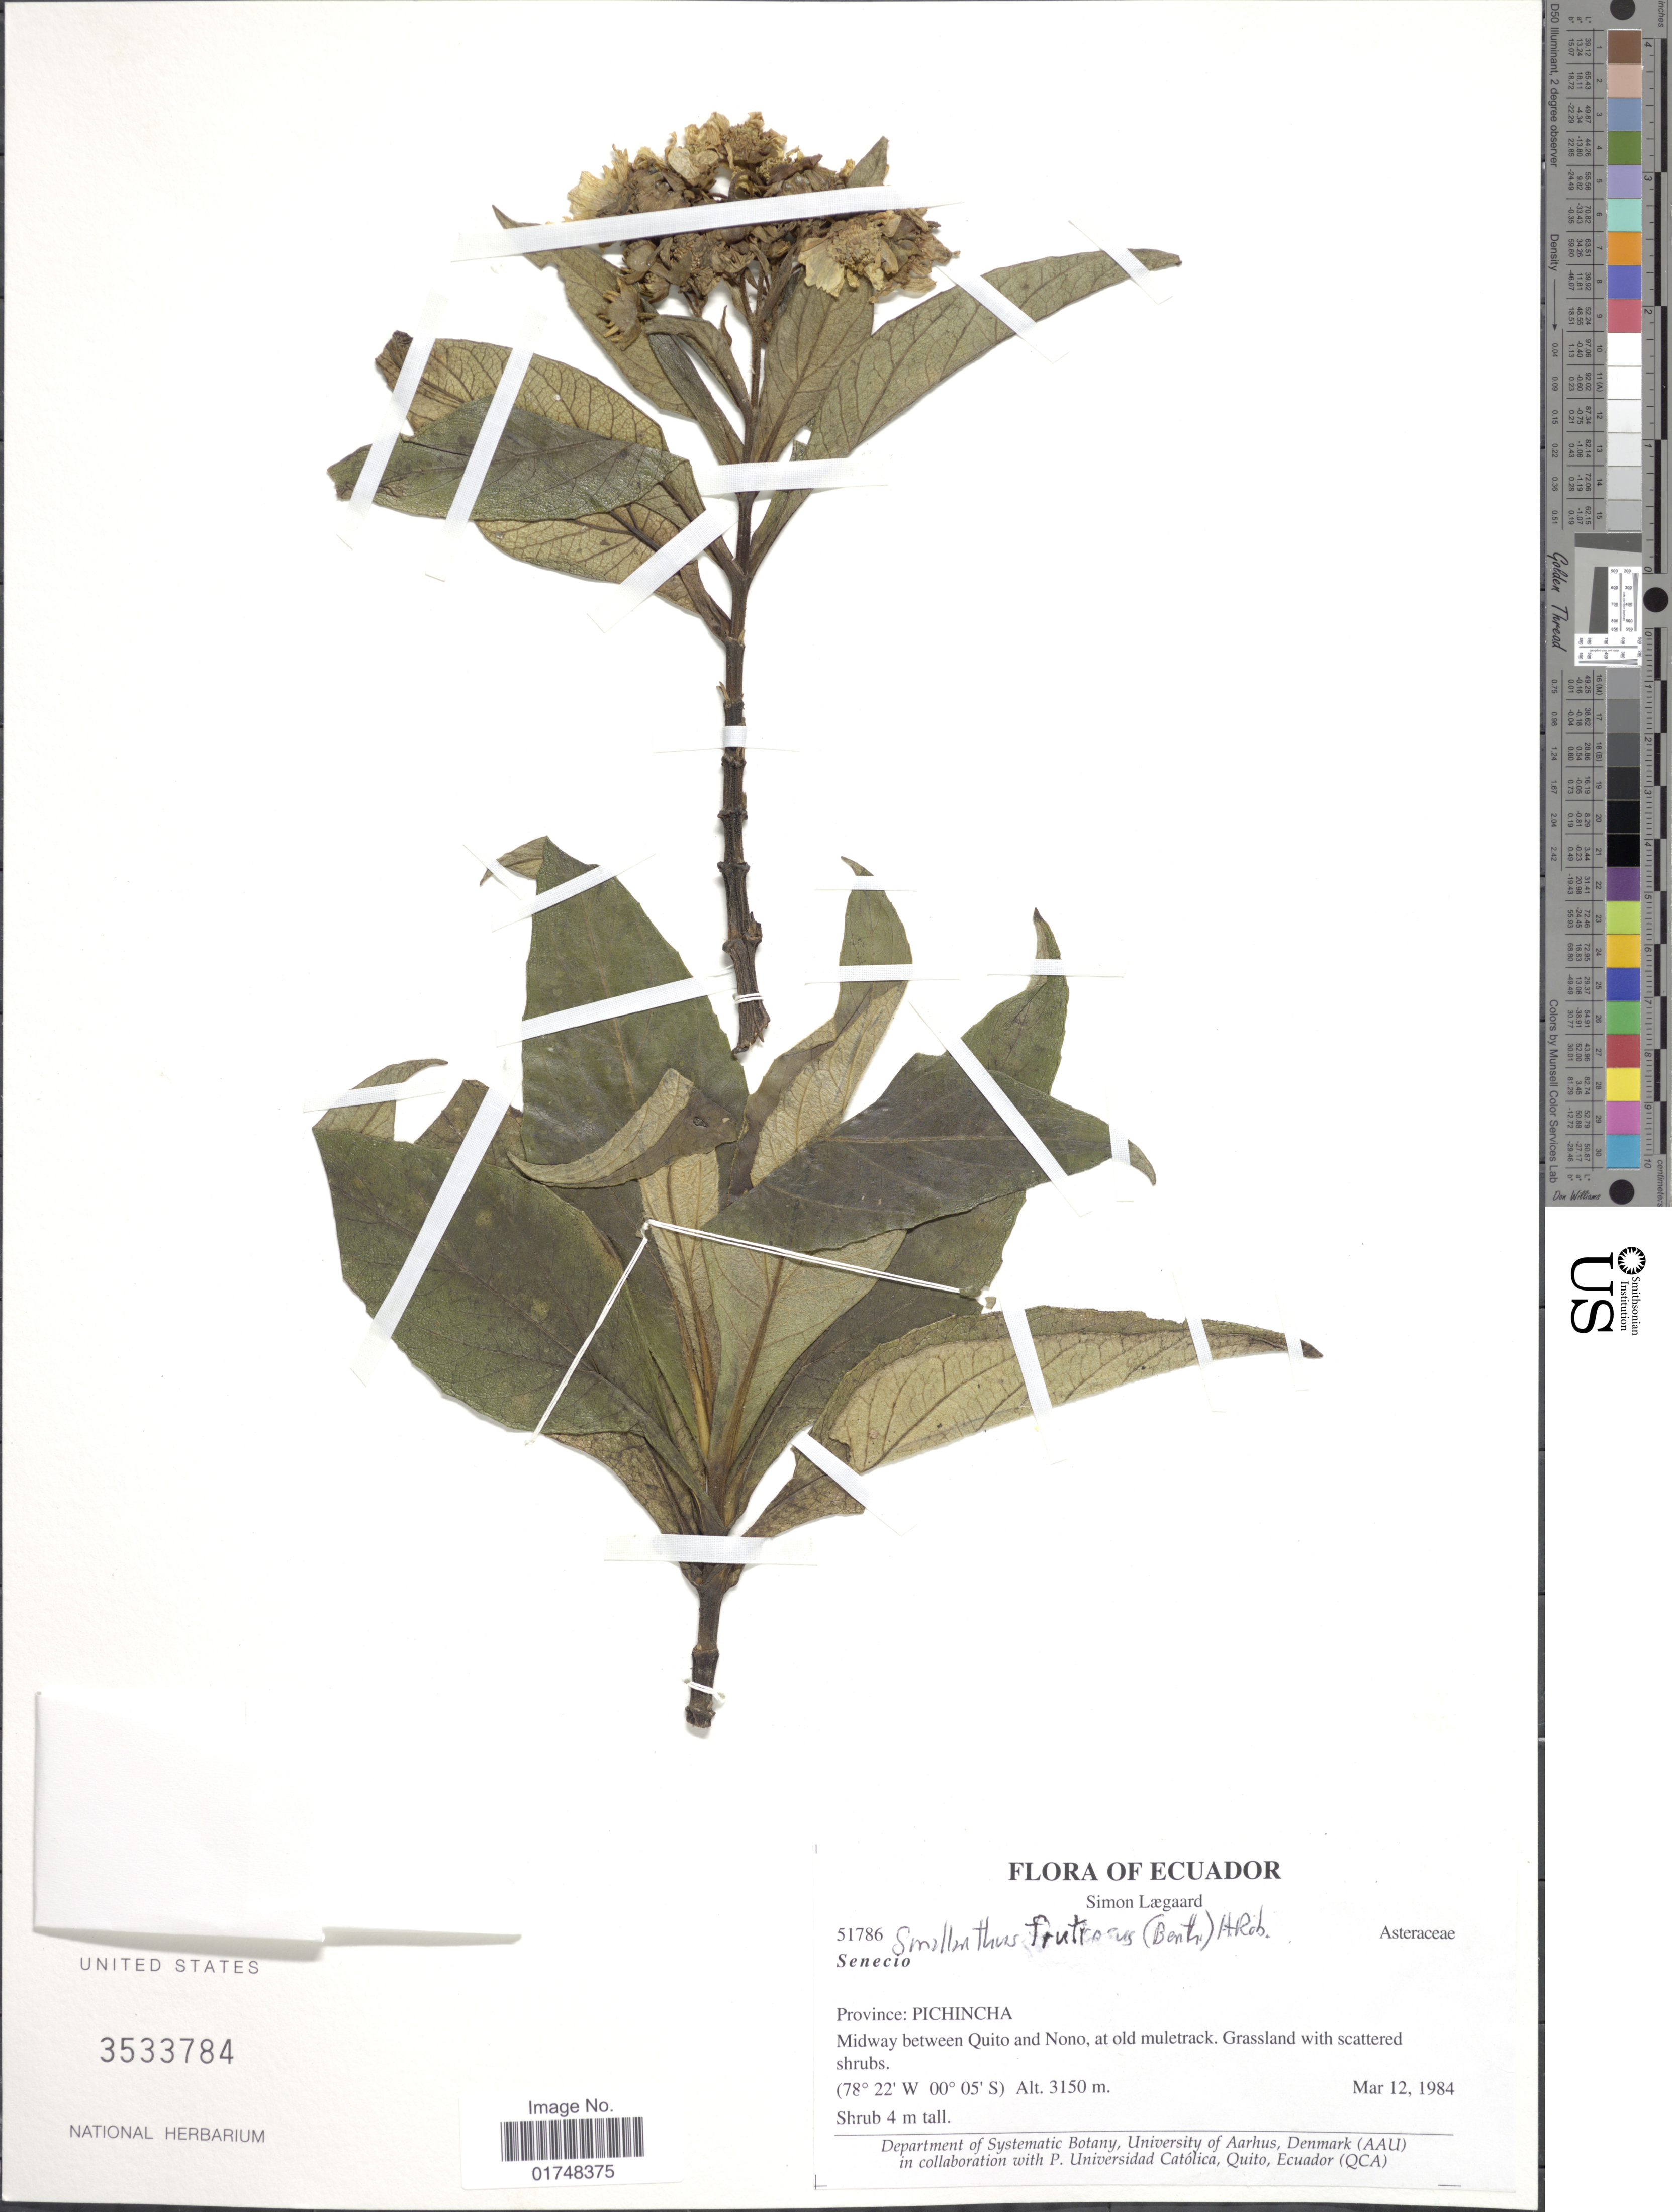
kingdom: Plantae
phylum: Tracheophyta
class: Magnoliopsida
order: Asterales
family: Asteraceae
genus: Smallanthus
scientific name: Smallanthus fruticosus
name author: (Benth.) H. Rob.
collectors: S. Lægaard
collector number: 51786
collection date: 1984-03-12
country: Ecuador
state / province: Pichincha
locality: Midway between Quito and Nono, at old muletrack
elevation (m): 3150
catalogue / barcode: US 3533784